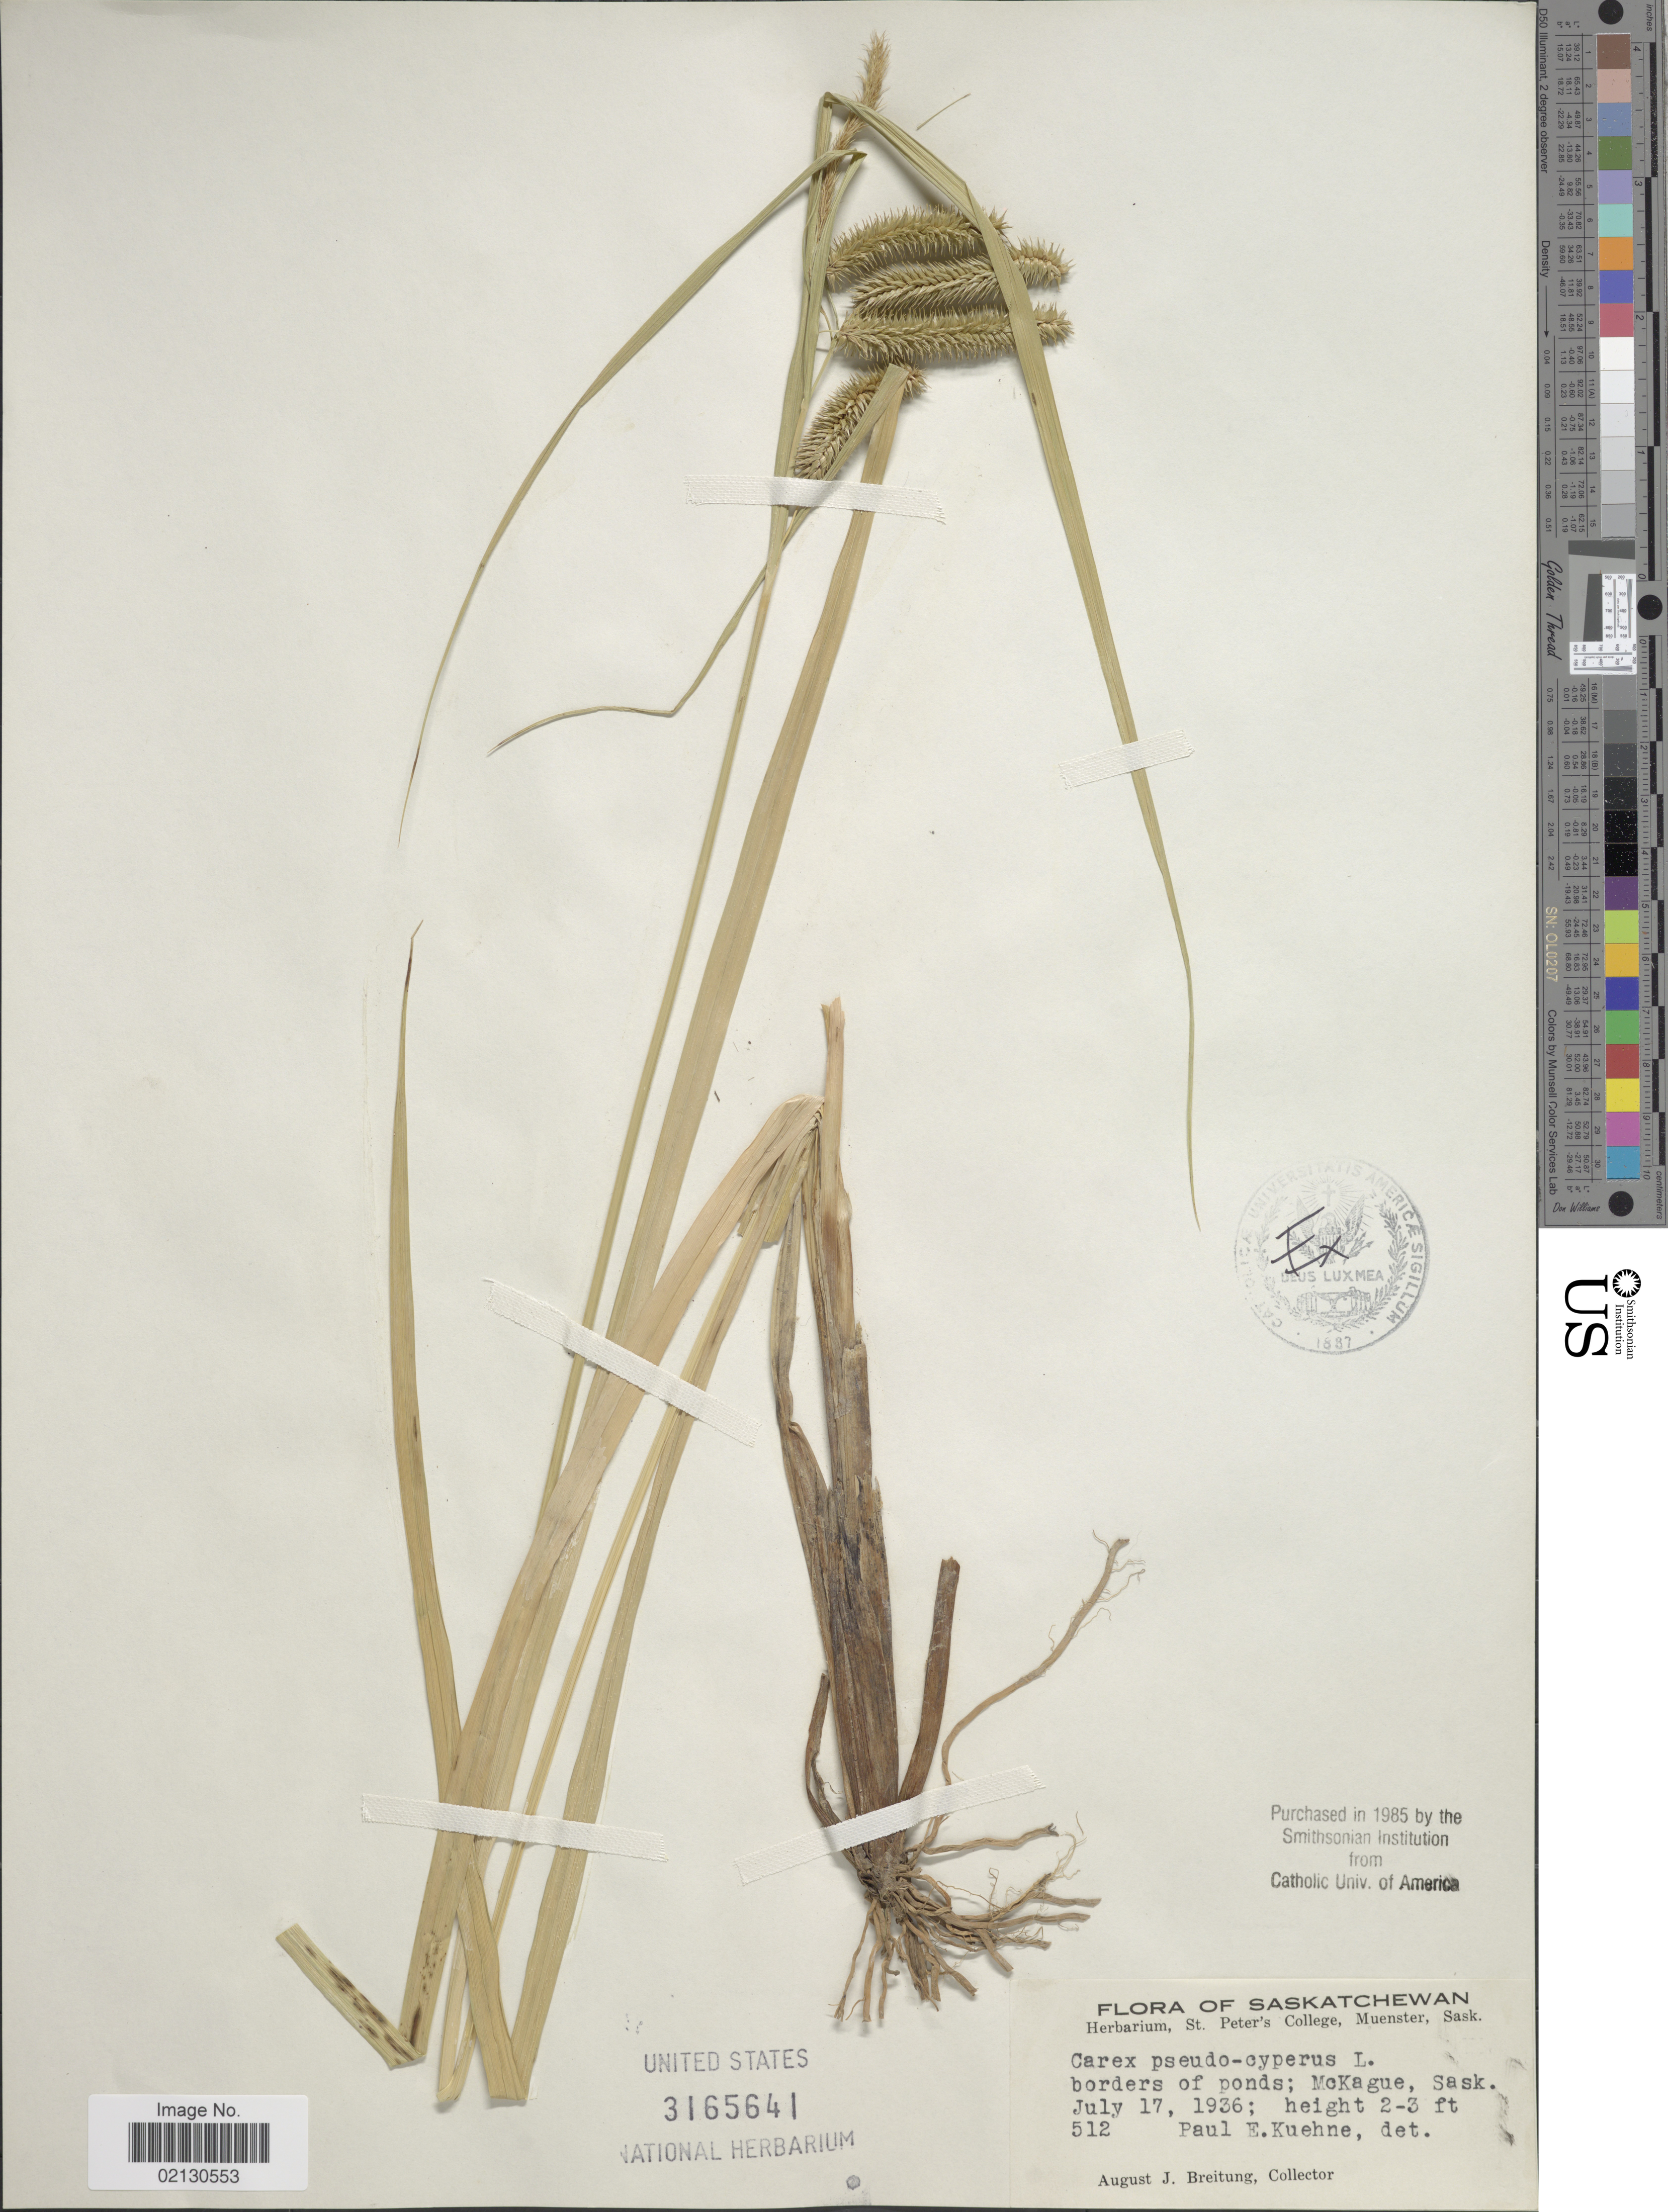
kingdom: Plantae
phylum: Tracheophyta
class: Liliopsida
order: Poales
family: Cyperaceae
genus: Carex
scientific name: Carex pseudocyperus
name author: L.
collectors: A. Breitung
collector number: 512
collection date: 1936-07-17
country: Canada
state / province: Saskatchewan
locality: McKague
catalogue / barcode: US 3165641